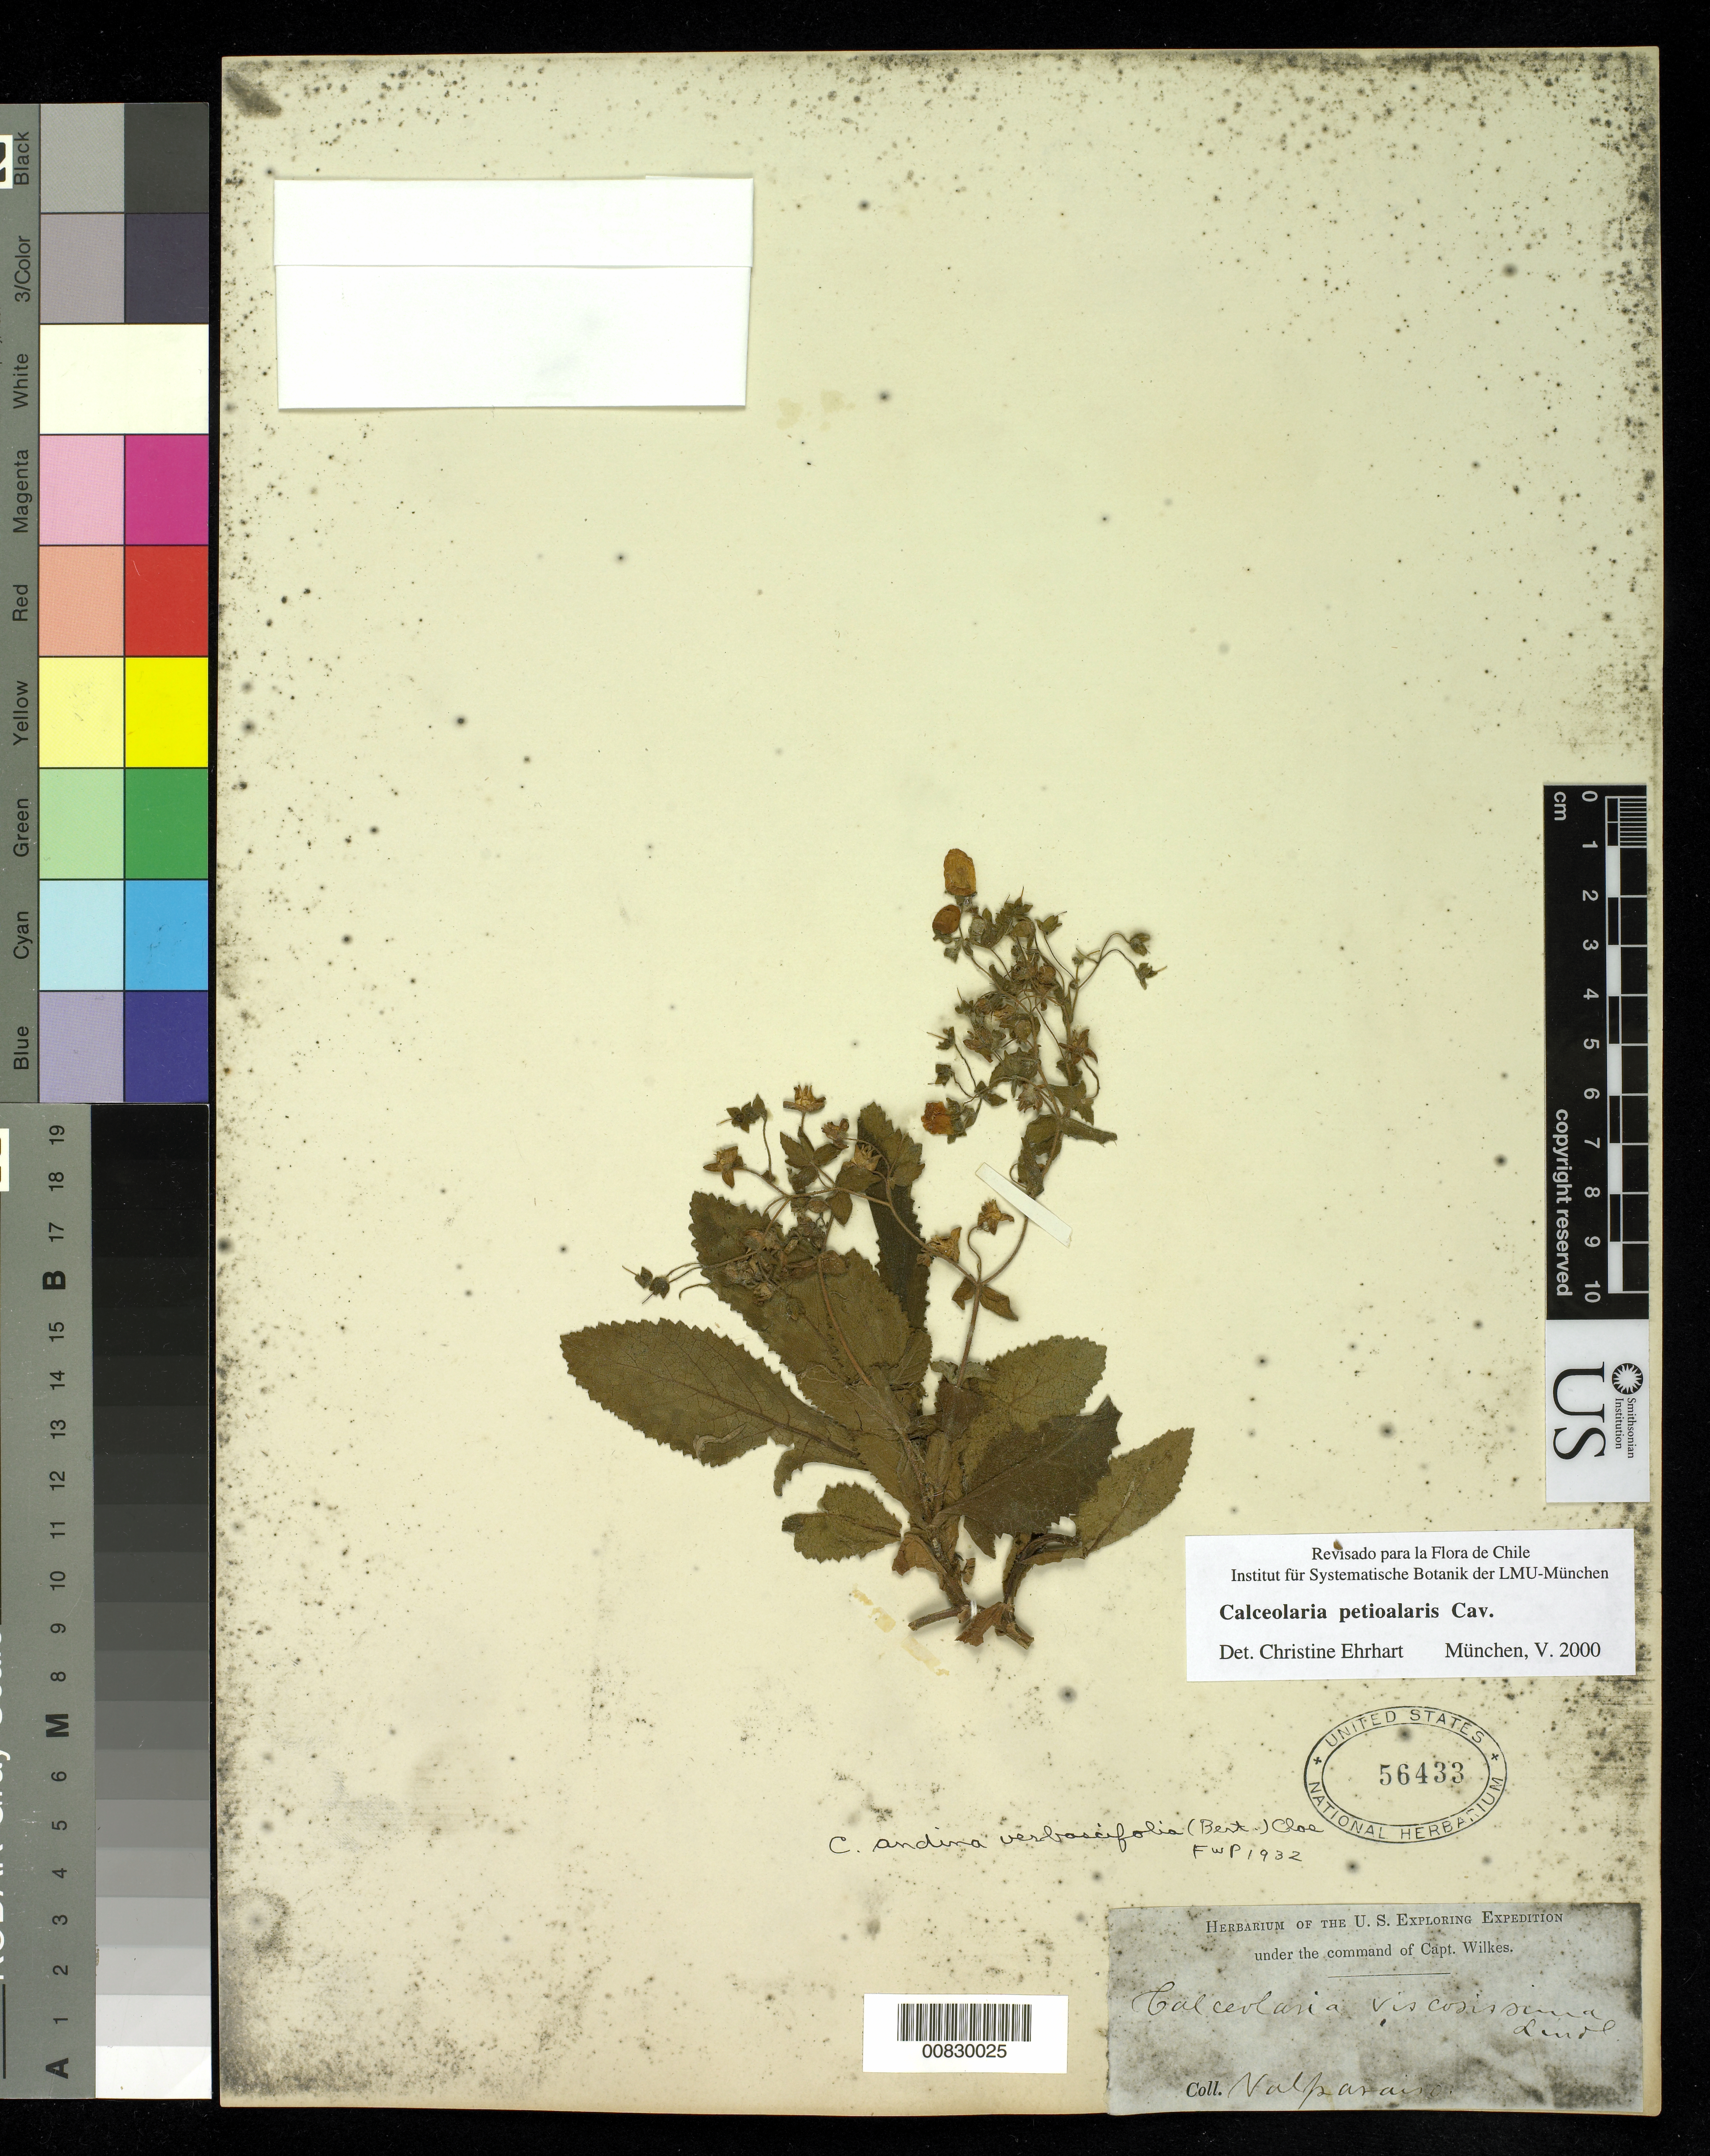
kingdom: Plantae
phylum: Tracheophyta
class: Magnoliopsida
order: Lamiales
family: Calceolariaceae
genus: Calceolaria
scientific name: Calceolaria petioalaris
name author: Cav.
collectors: Wilkes Explor. Exped.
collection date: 1838/1842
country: Chile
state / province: Valparaíso (V)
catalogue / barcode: US 56433